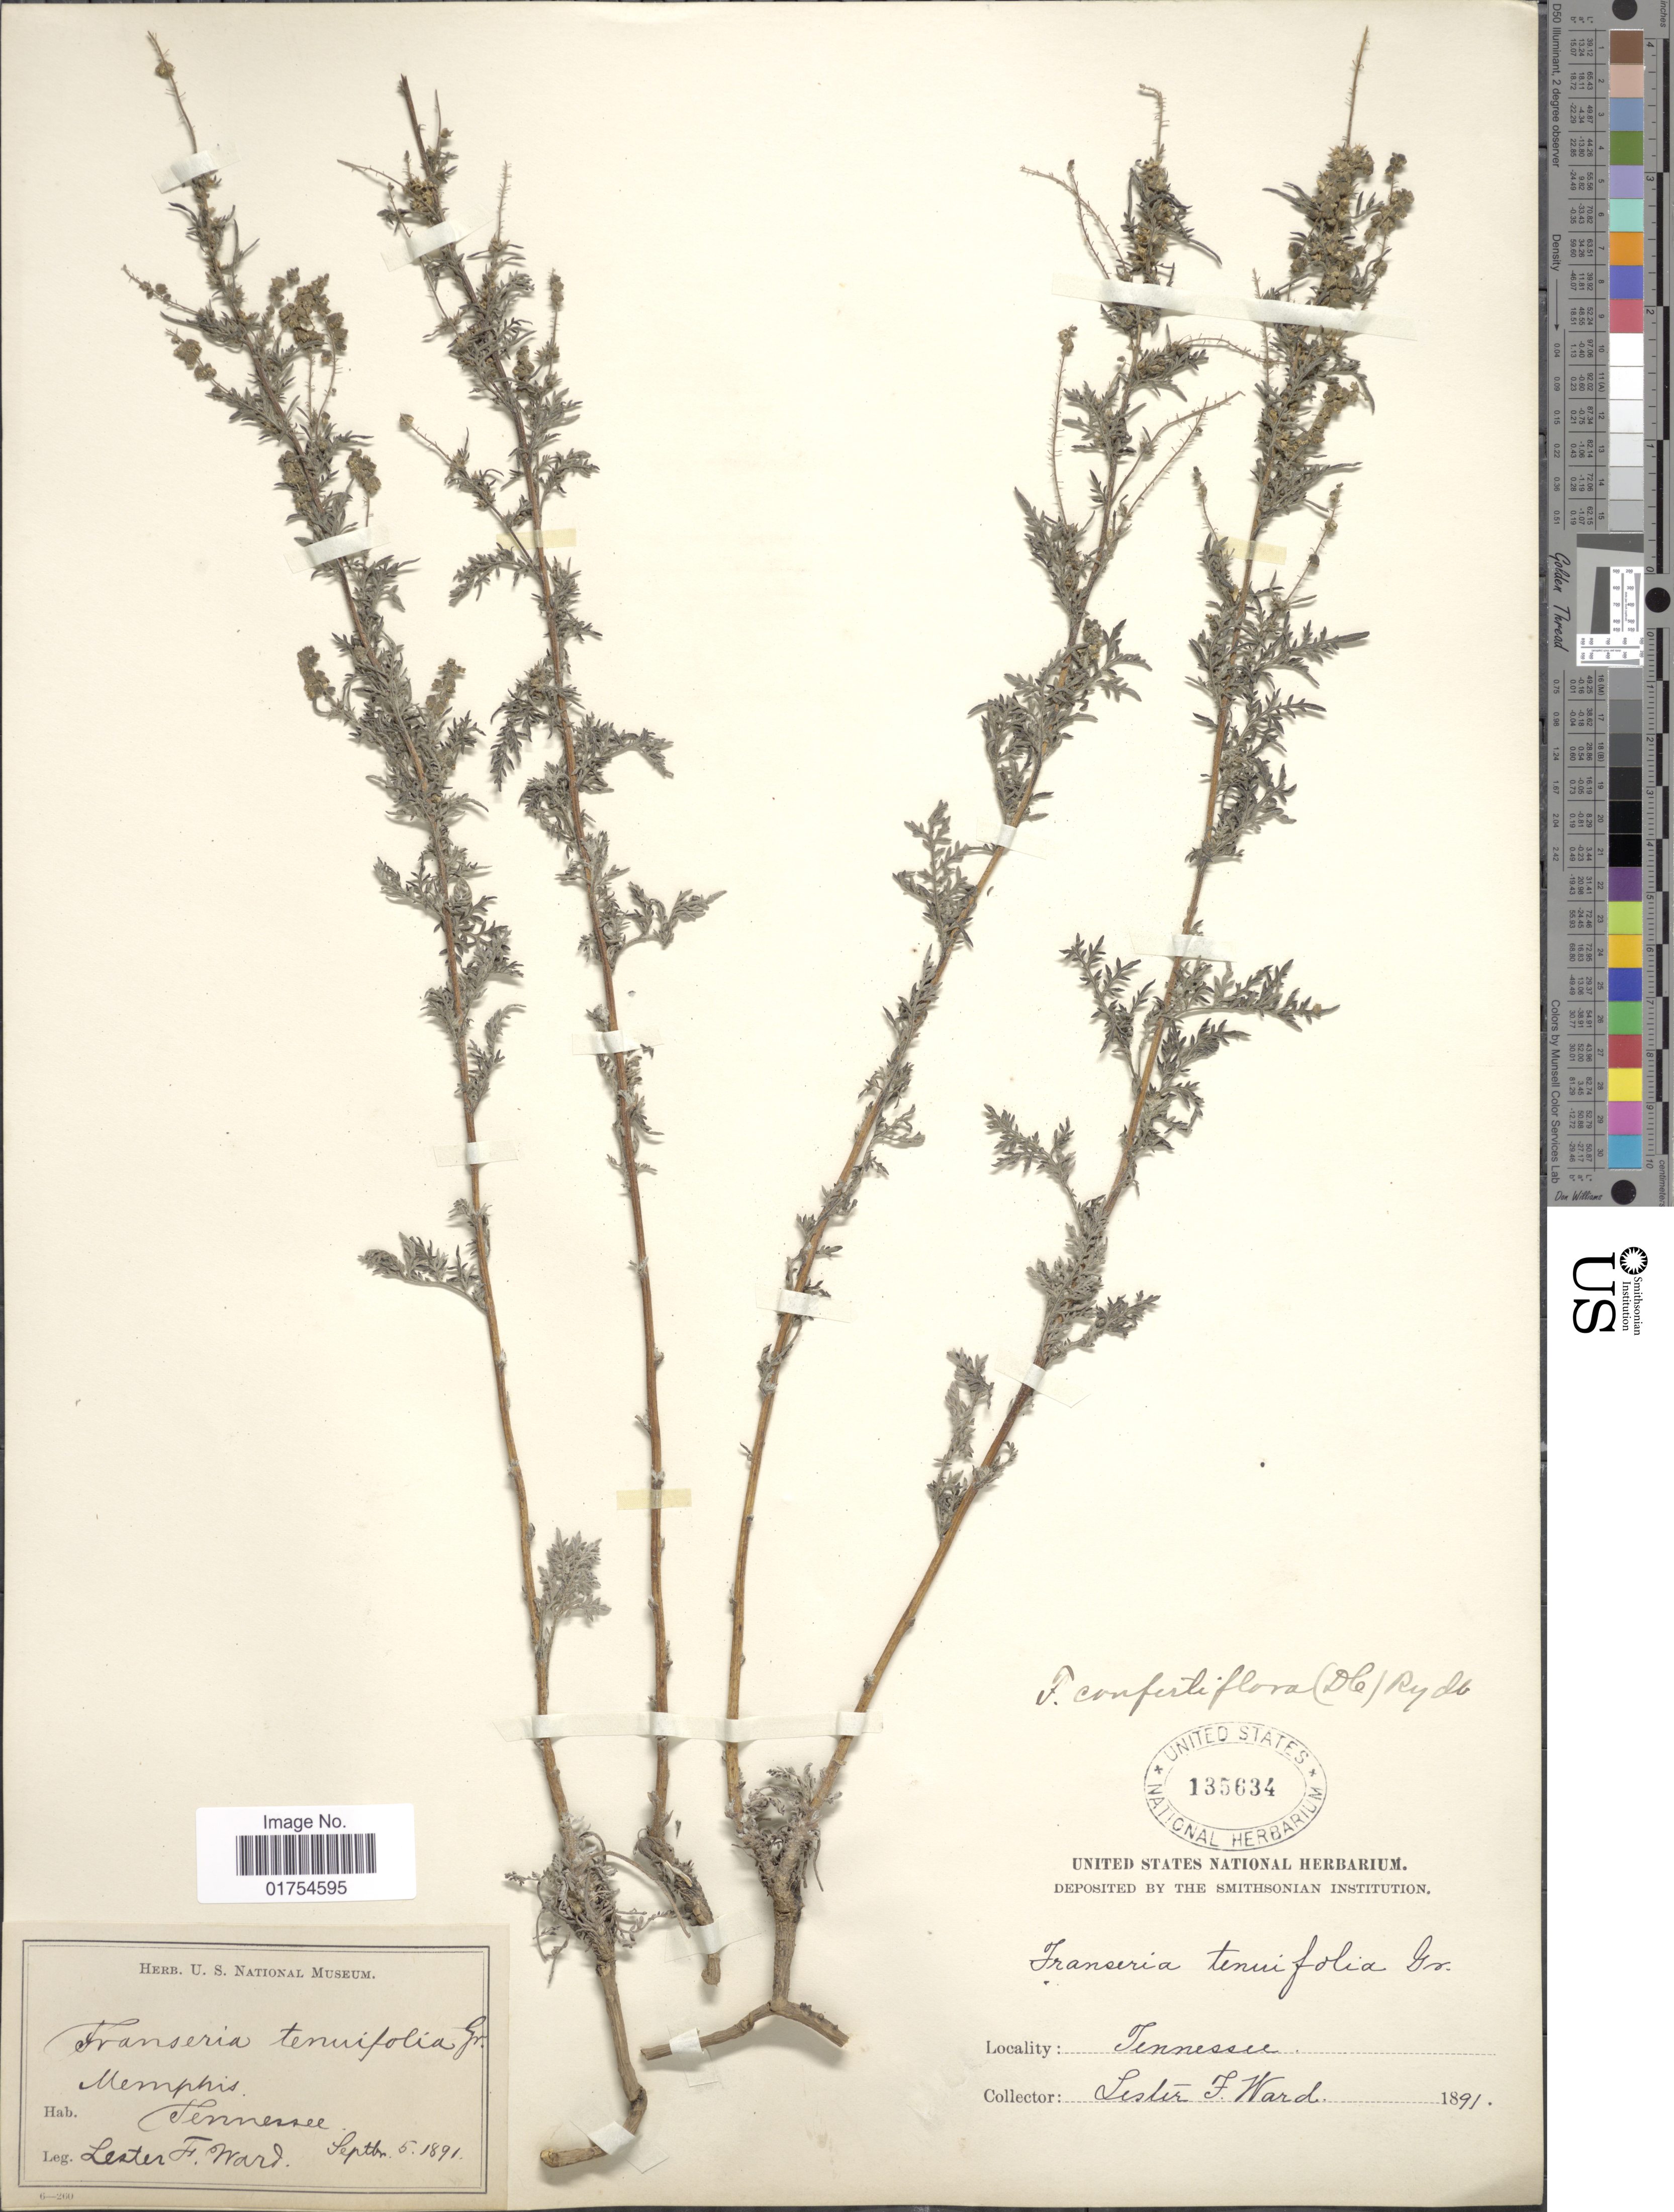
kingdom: Plantae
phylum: Tracheophyta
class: Magnoliopsida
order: Asterales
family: Asteraceae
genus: Franseria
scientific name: Franseria confertiflora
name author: (DC.) Rydb.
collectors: L. F. Ward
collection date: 1891-09-05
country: United States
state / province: Tennessee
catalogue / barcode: US 135634